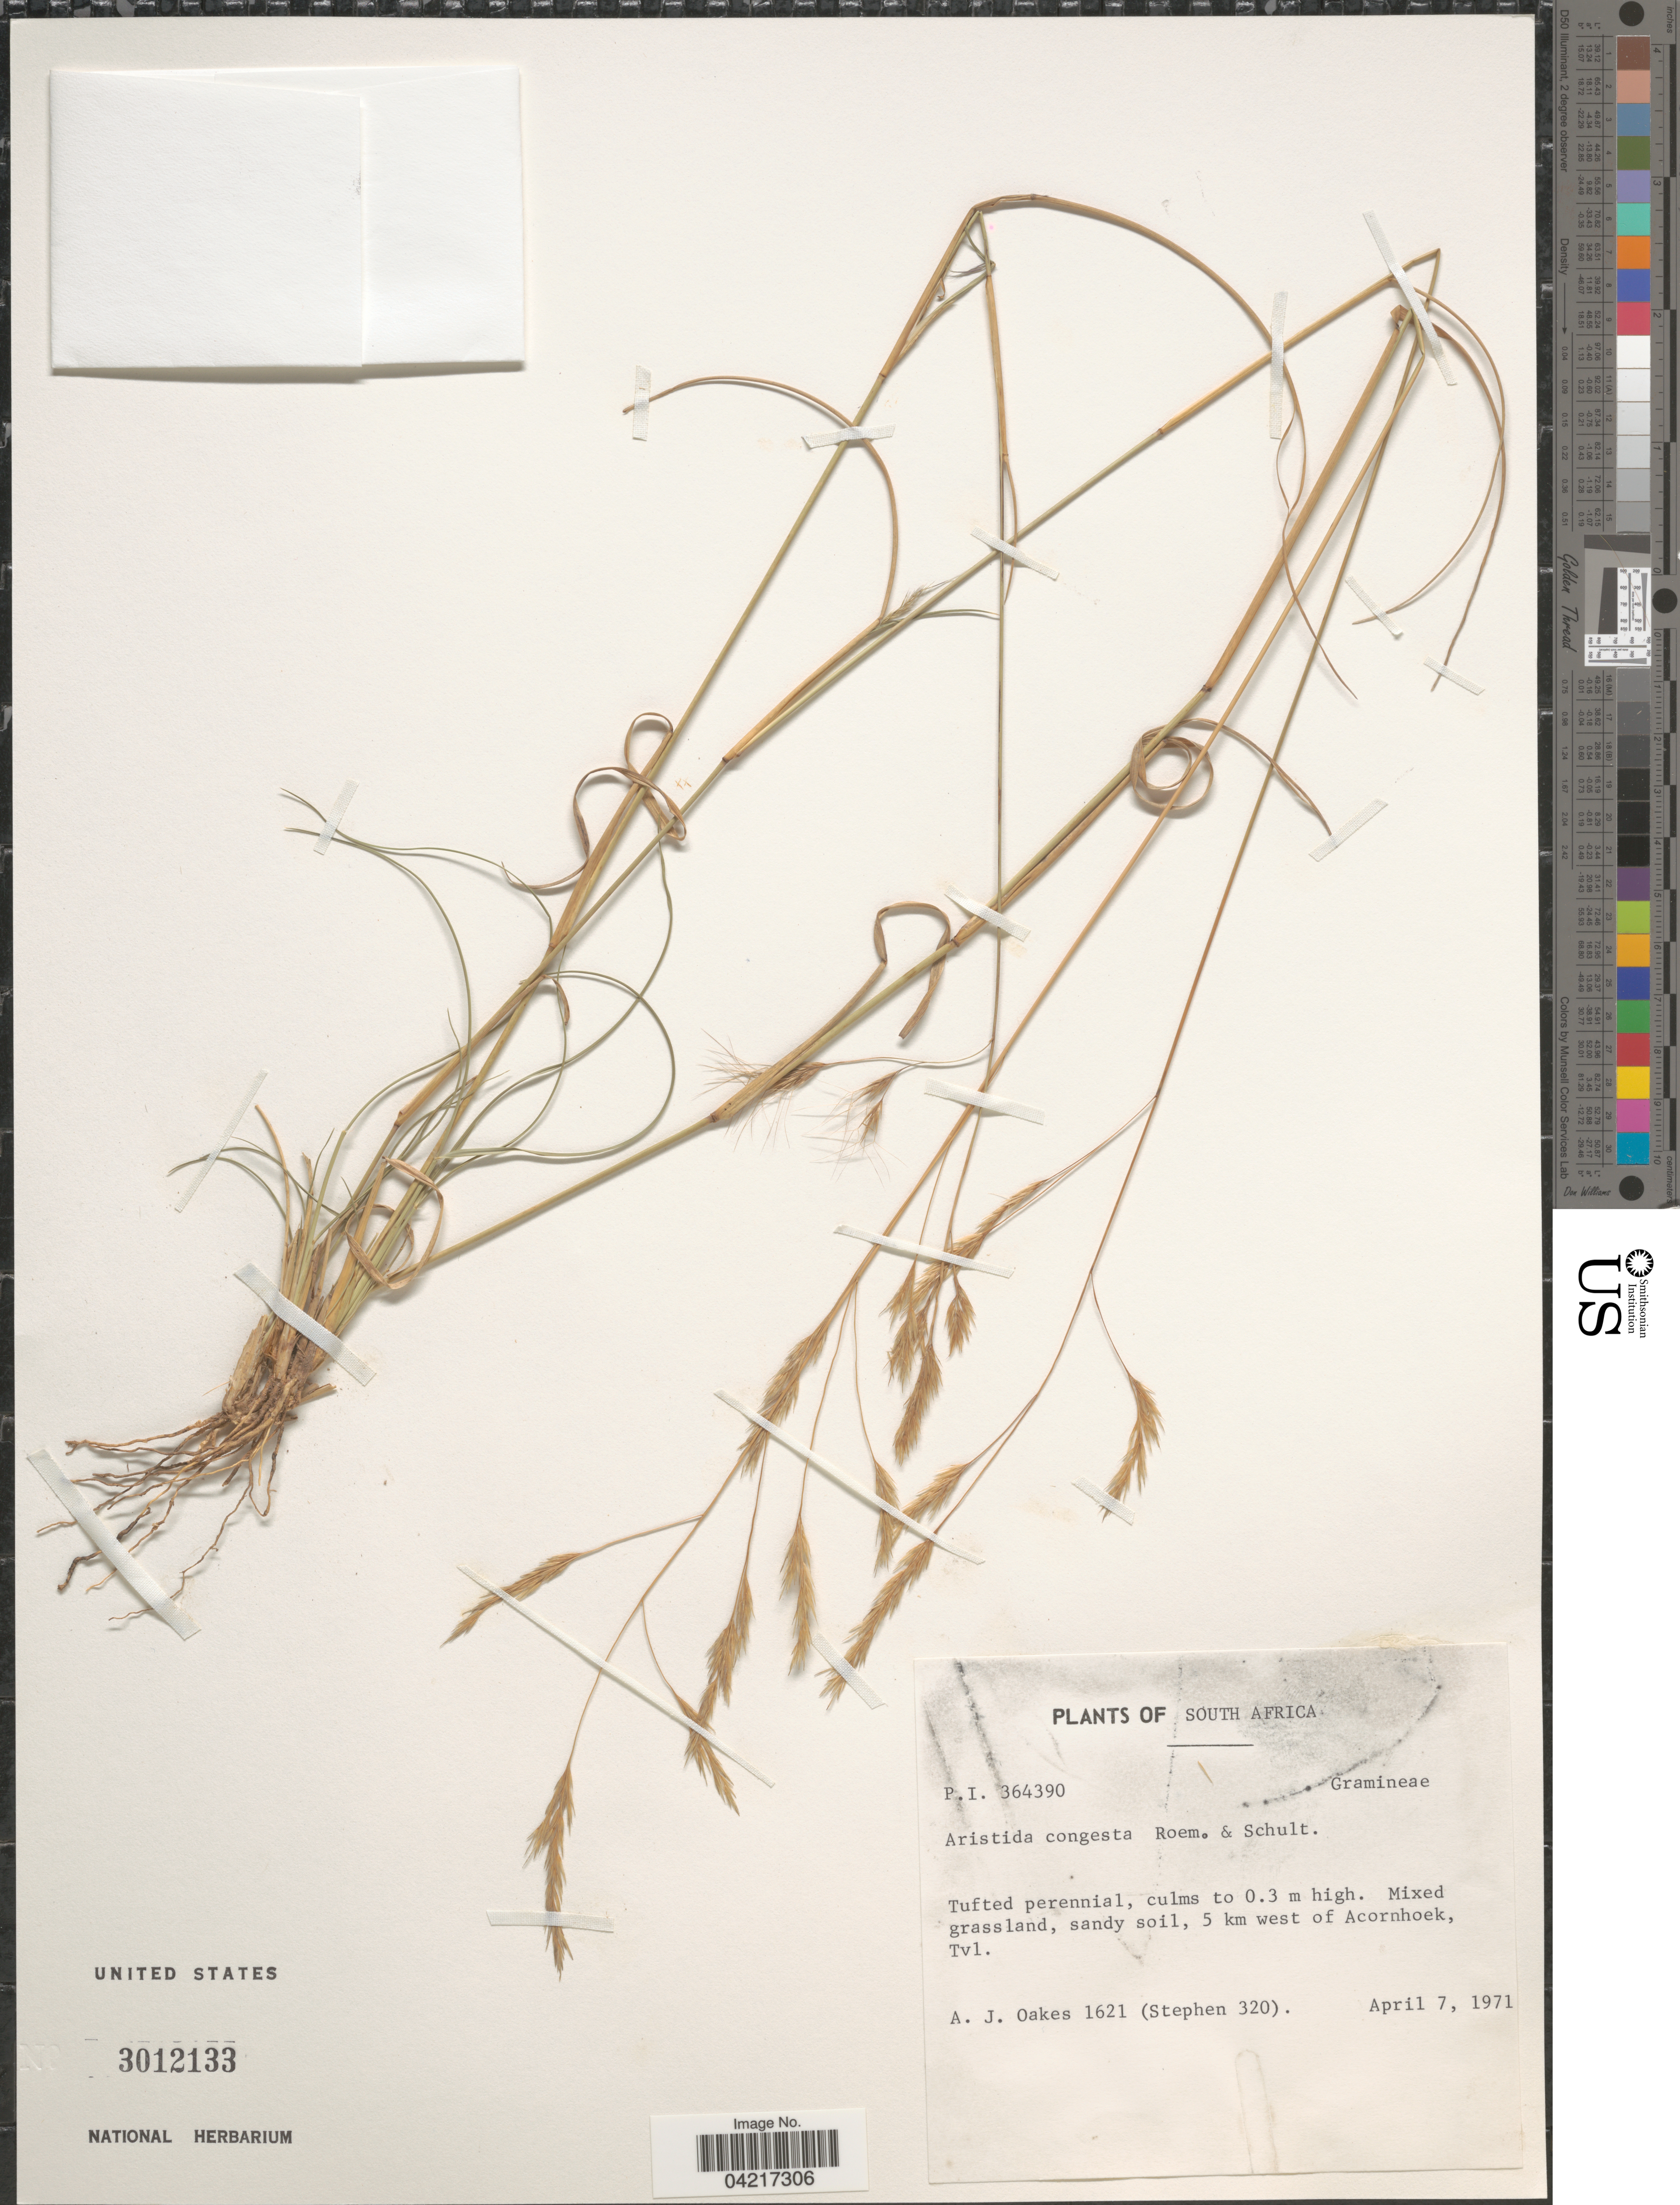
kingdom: Plantae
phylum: Tracheophyta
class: Liliopsida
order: Poales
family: Poaceae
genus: Aristida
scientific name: Aristida congesta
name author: Roem. & Schult.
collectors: A. Oakes & Stephen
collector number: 1621/320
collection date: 1971-04-07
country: South Africa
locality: Mixed grassland, sandy soil, 5 km west of Acornhoek, Tvl.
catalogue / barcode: US 3012133